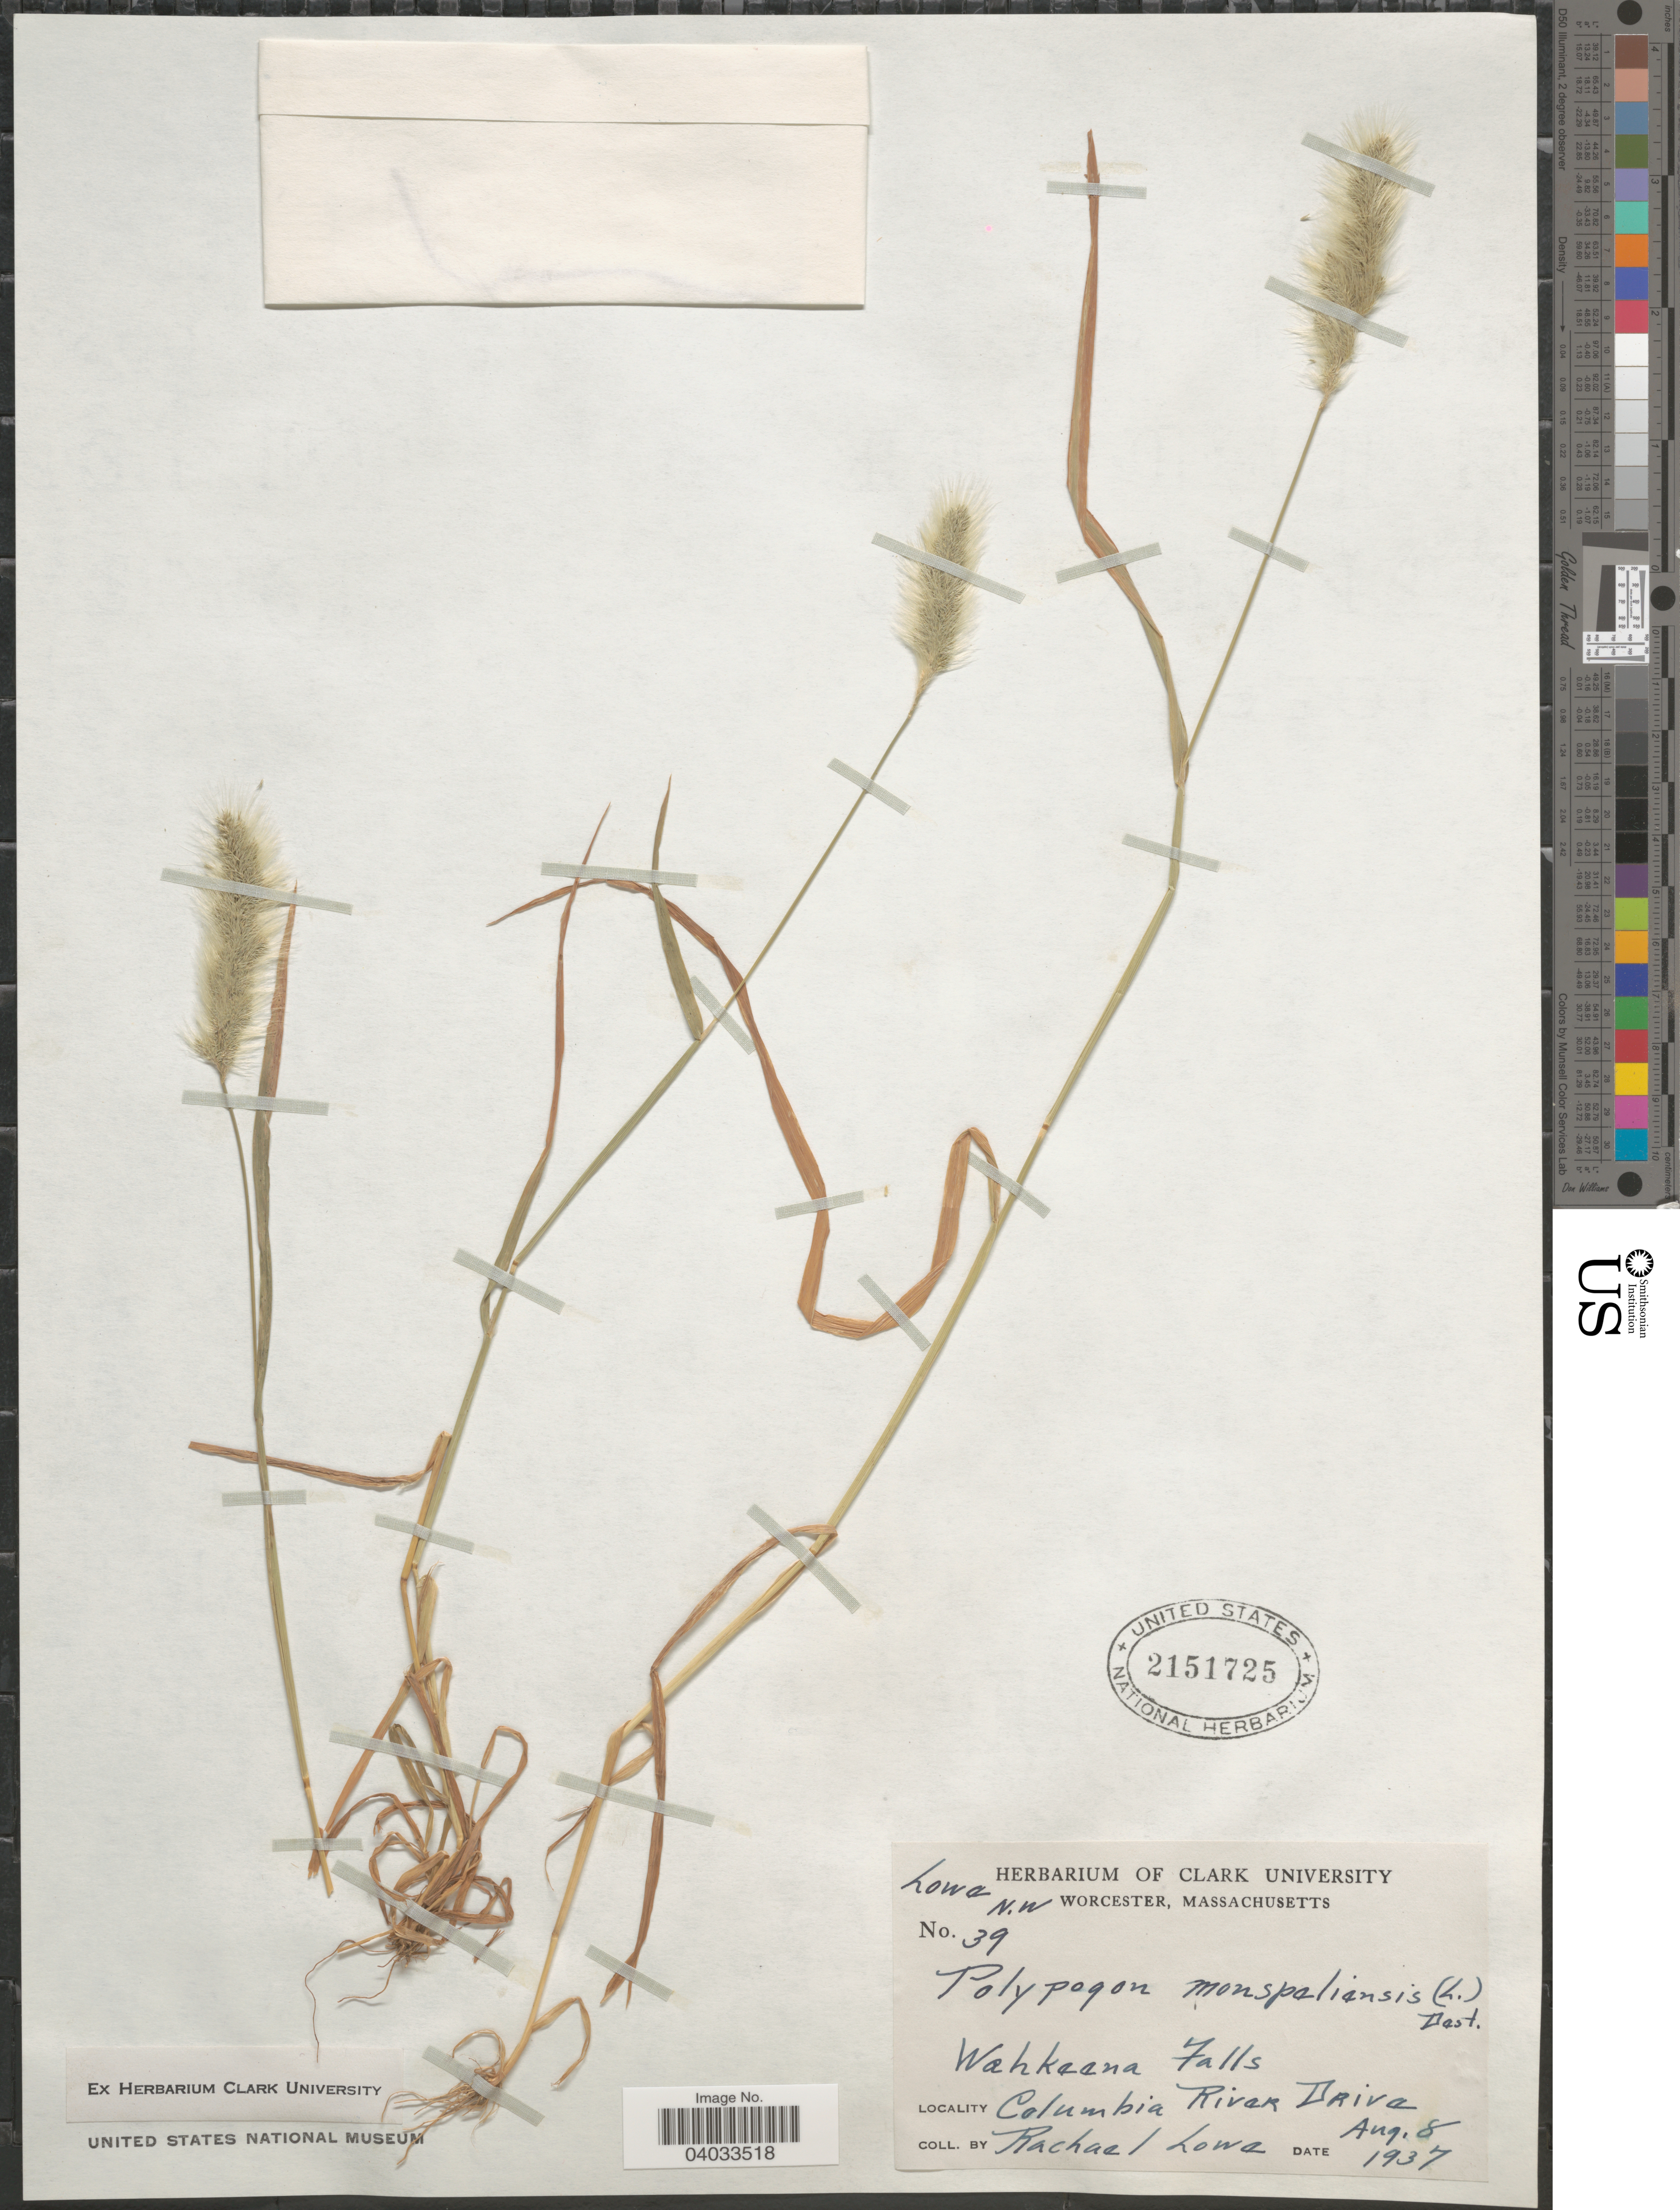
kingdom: Plantae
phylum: Tracheophyta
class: Liliopsida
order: Poales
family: Poaceae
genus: Polypogon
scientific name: Polypogon monspeliensis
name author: (L.) Desf.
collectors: R. Lowe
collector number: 39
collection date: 1937-08-08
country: United States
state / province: Massachusetts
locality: Lowa N.W. Wahkeena Falls. Columbia River Drive.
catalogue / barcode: US 2151725